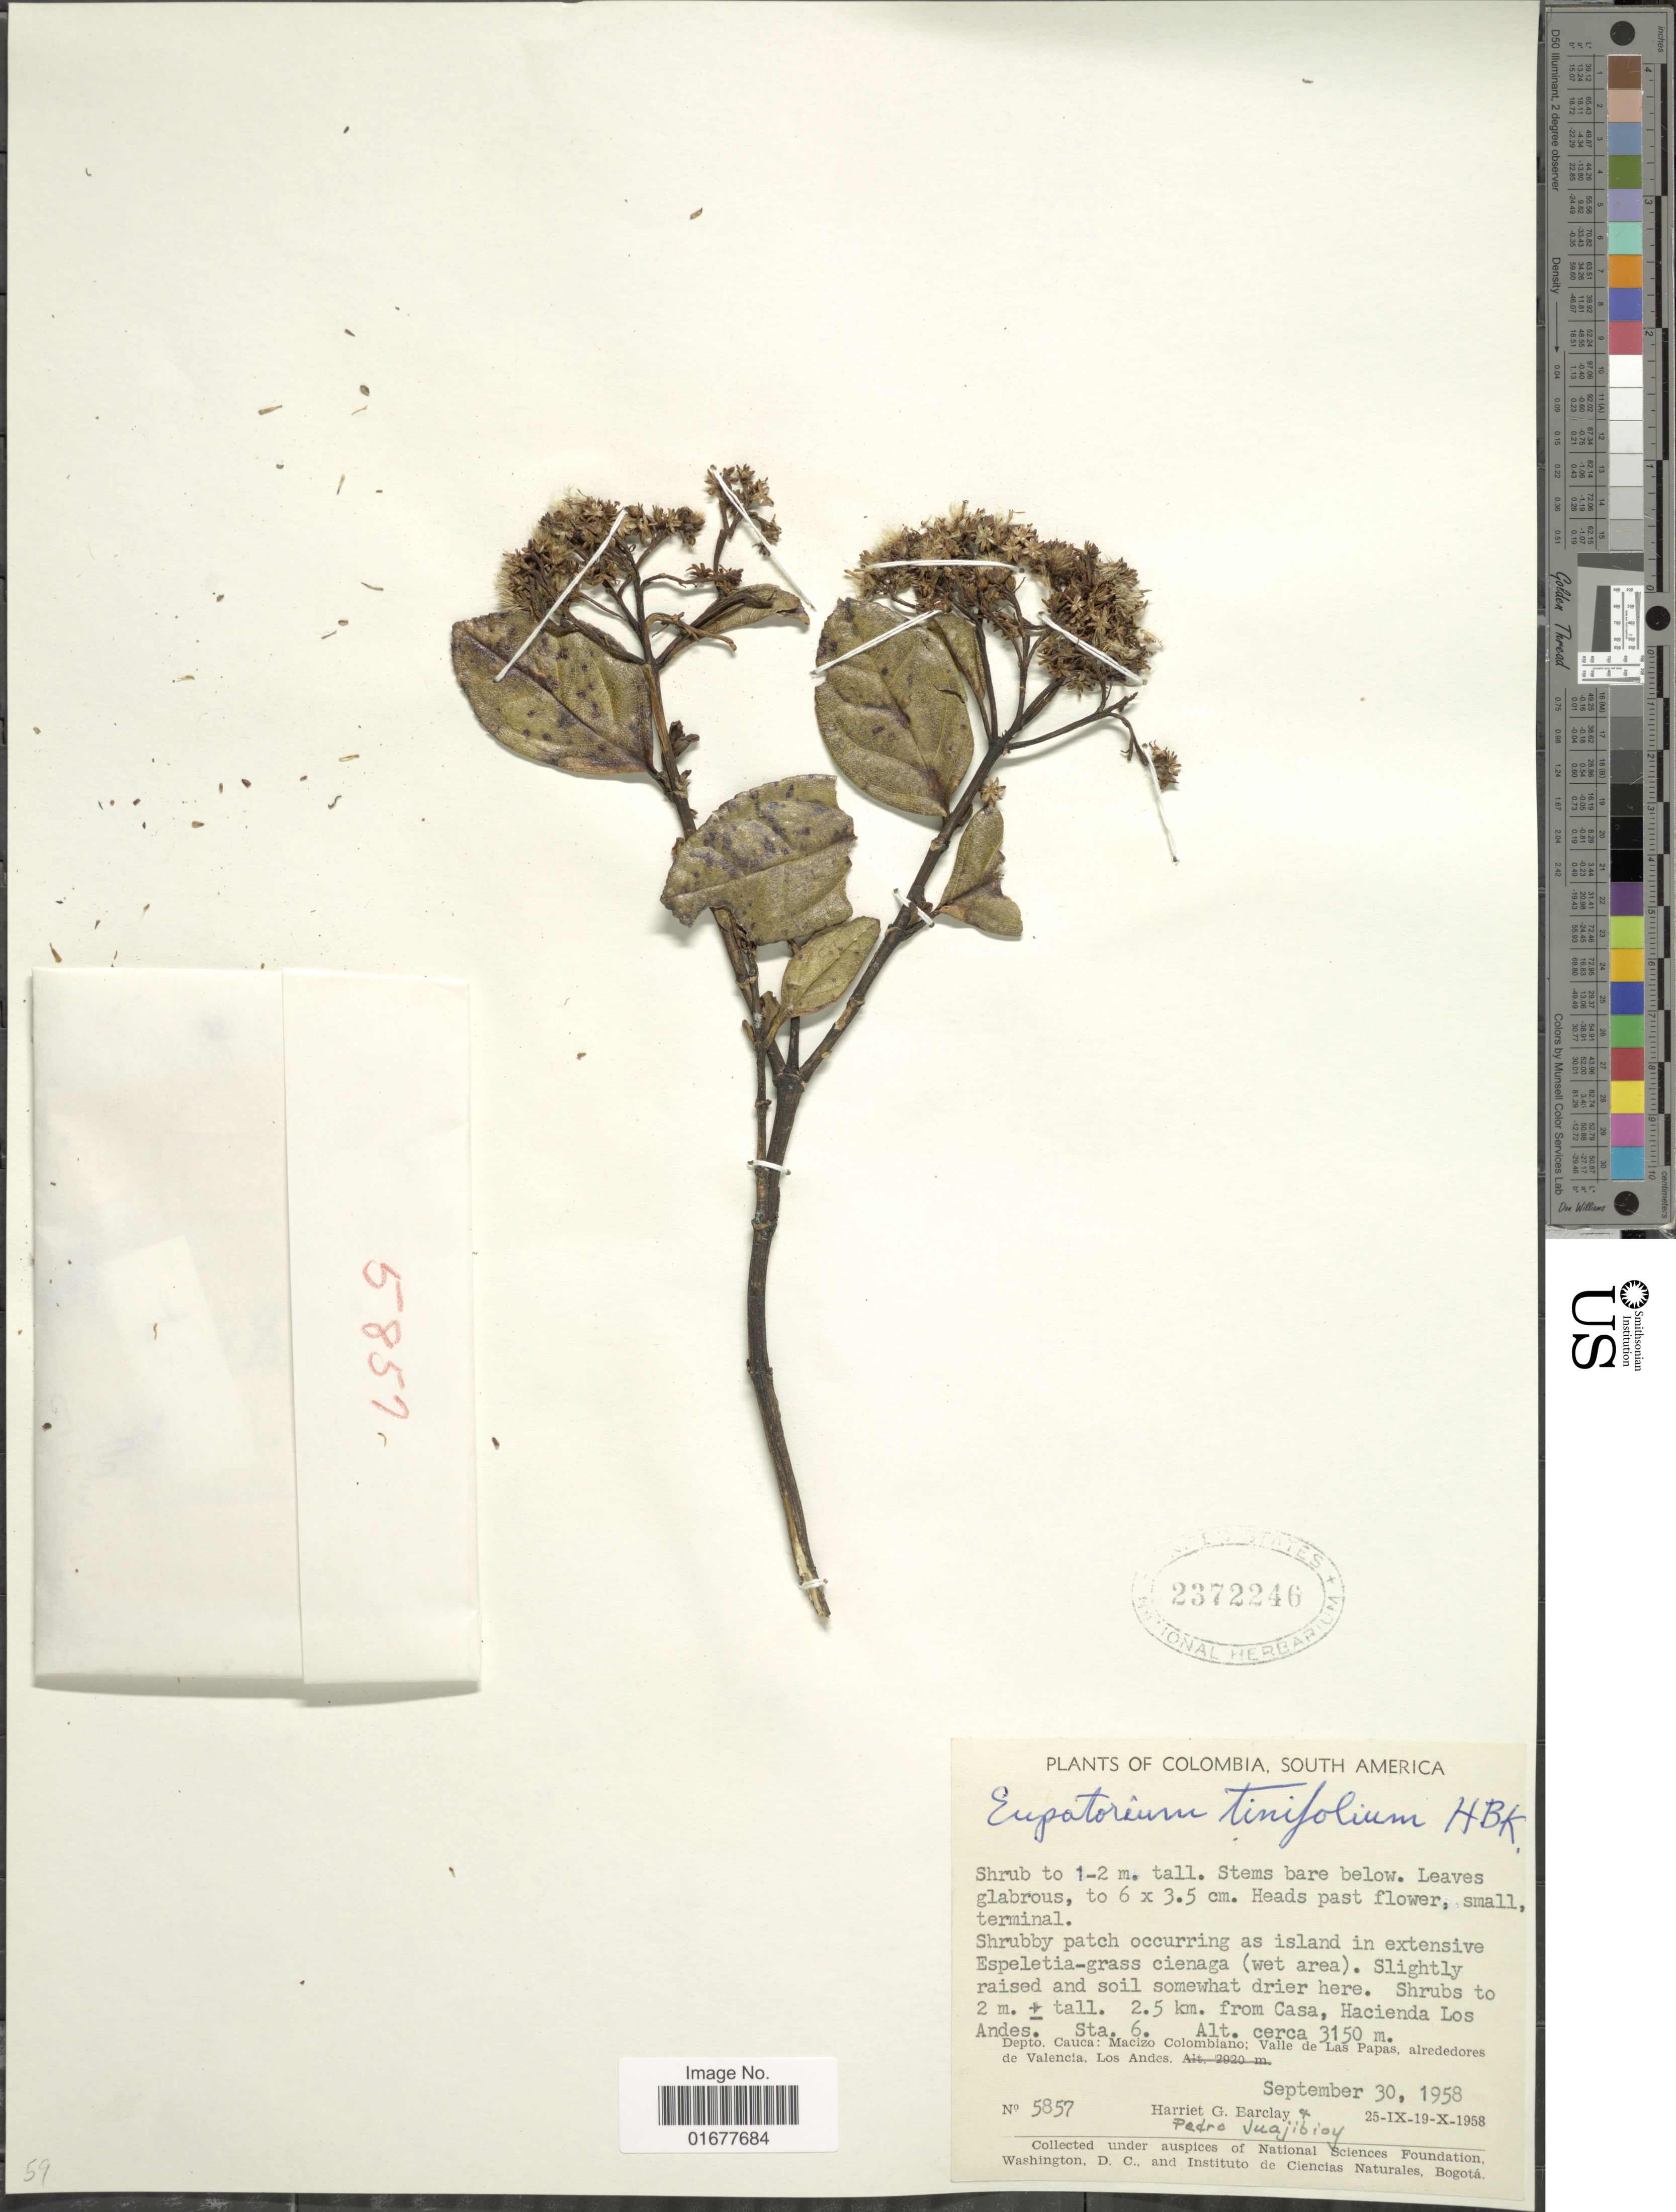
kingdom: Plantae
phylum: Tracheophyta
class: Magnoliopsida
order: Asterales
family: Asteraceae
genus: Ageratina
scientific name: Ageratina tinifolia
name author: (Kunth) R.M. King & H. Rob.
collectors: H. G. Barclay & P. Juajibioy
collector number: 5857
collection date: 1958-09-30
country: Colombia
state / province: Cauca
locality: Macizo Colombiano; Valle de Las Papas, alrededores de Valencia, Los Andes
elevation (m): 3150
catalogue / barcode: US 2372246